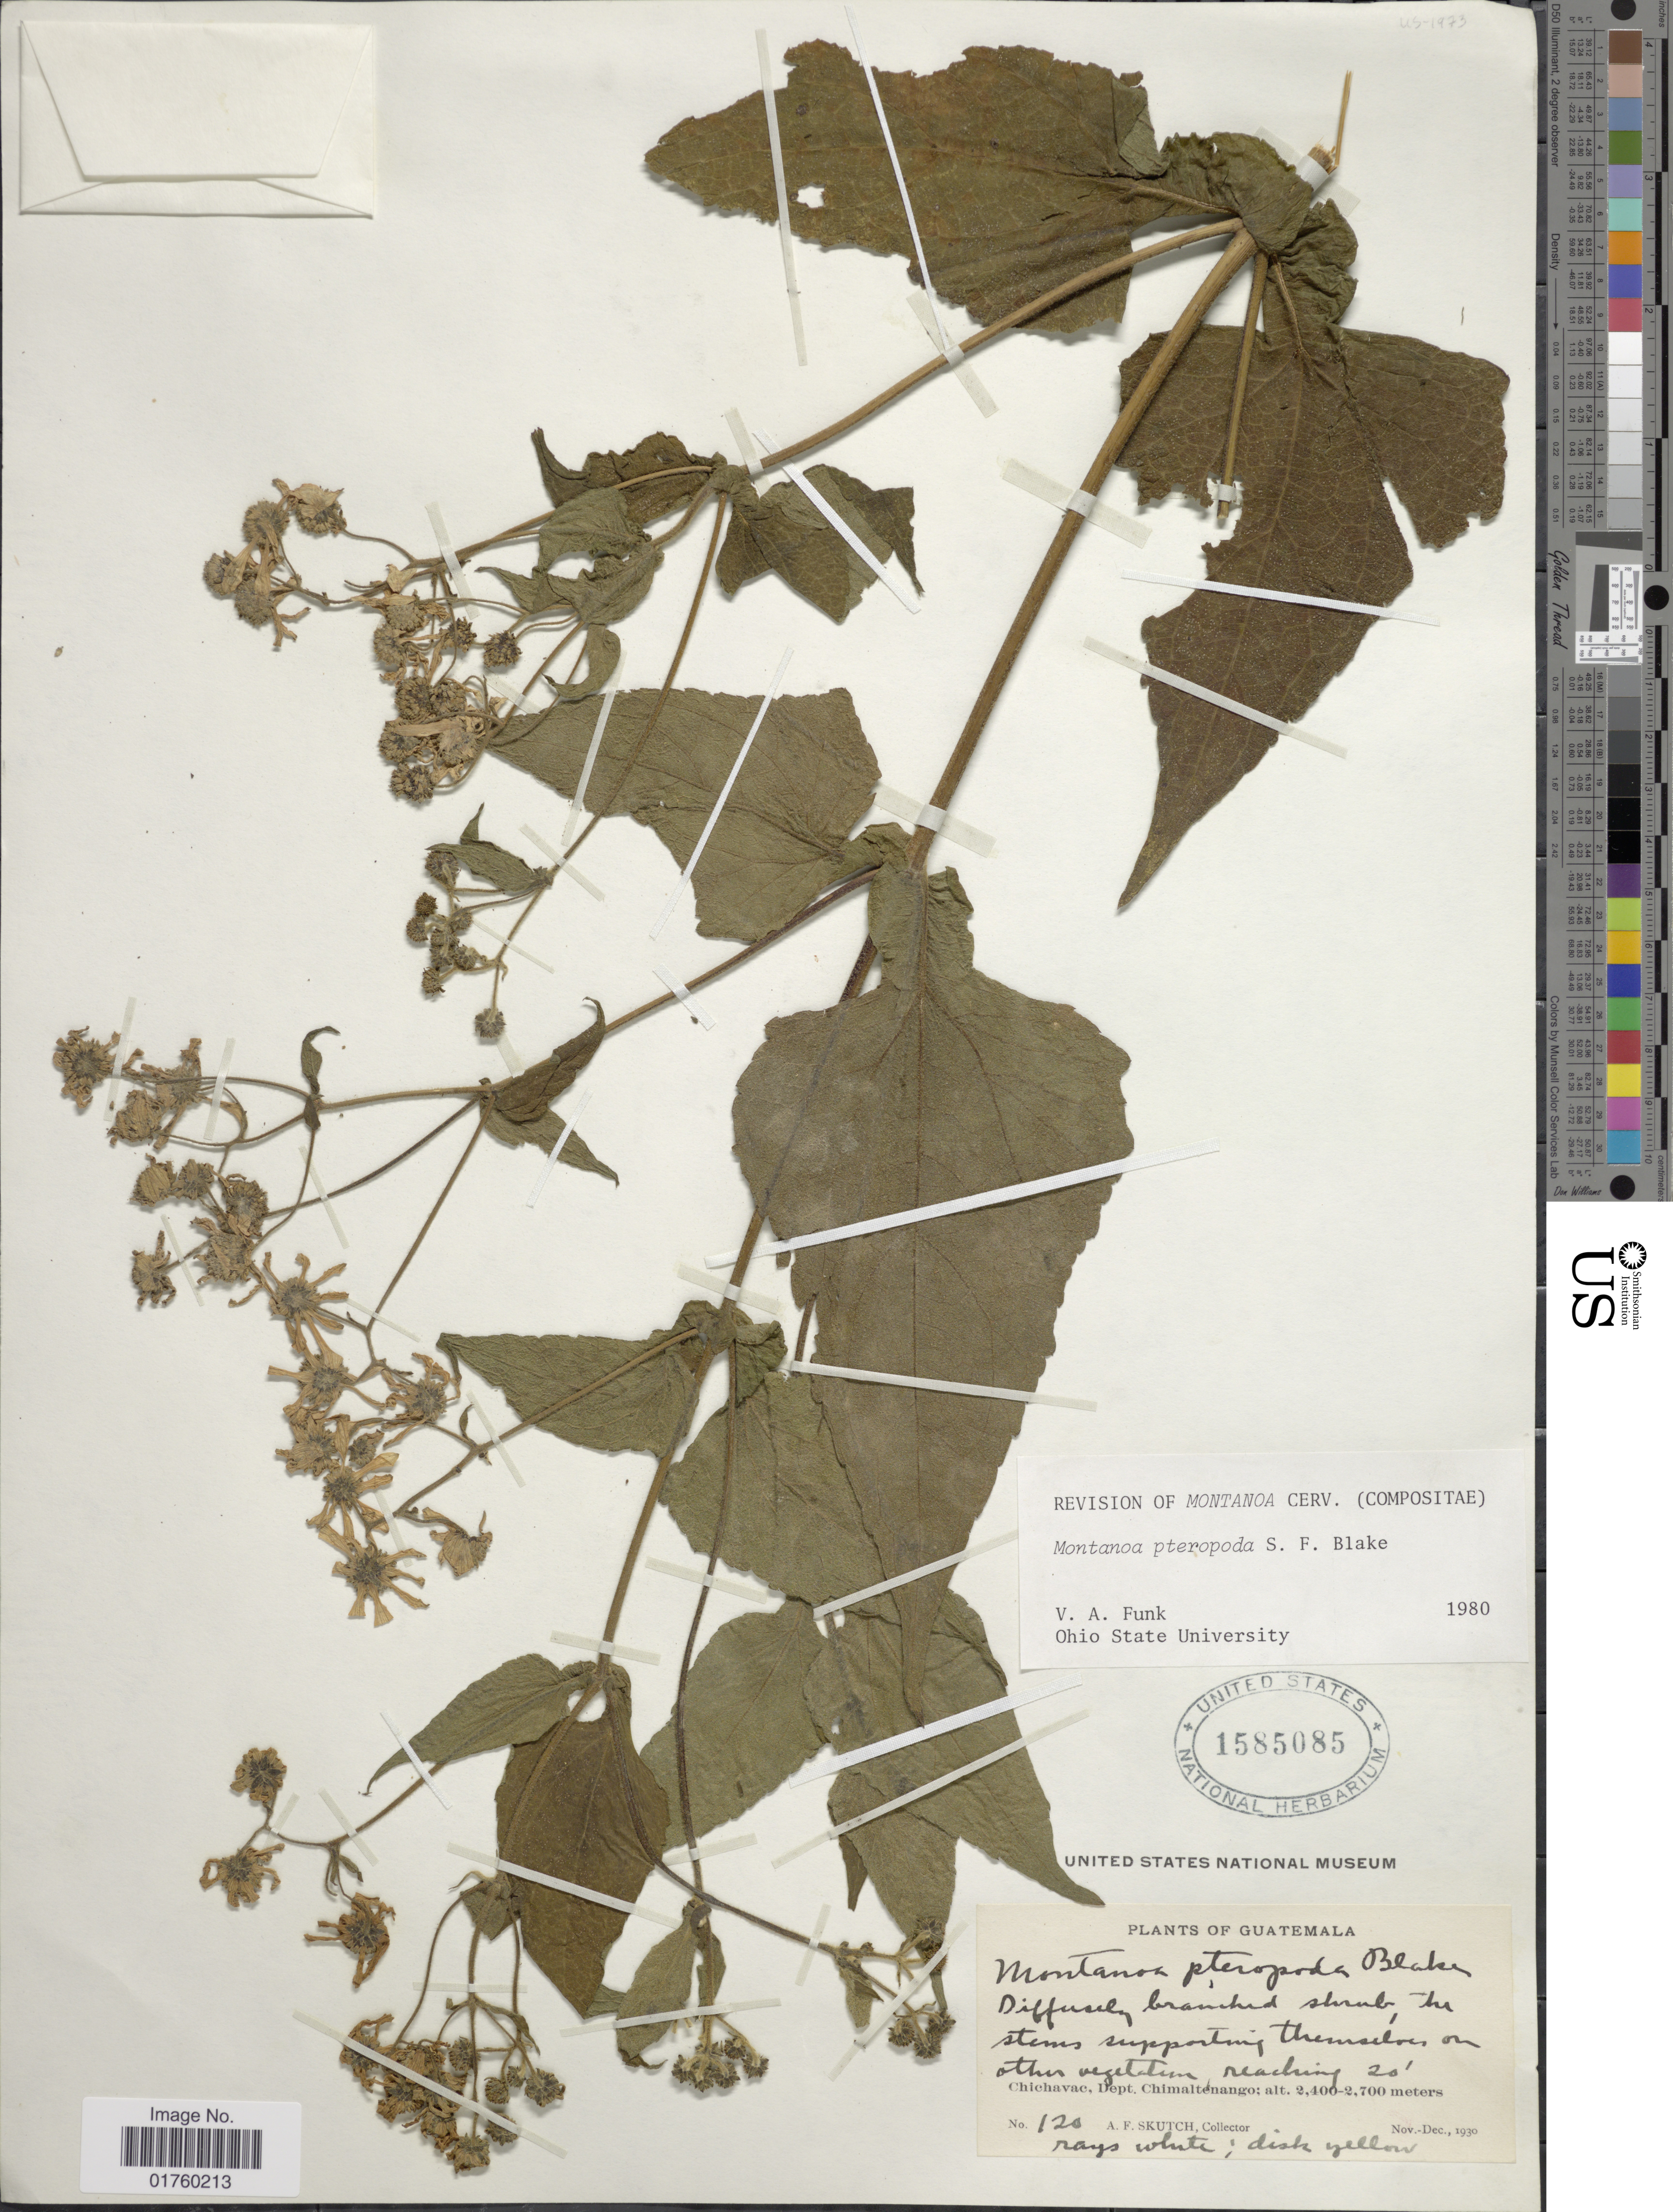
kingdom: Plantae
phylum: Tracheophyta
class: Magnoliopsida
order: Asterales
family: Asteraceae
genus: Montanoa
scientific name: Montanoa pteropoda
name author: S.F. Blake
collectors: A. F. Skutch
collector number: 120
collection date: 1930-11/1930-12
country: Guatemala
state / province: Chimaltenango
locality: Chichavac.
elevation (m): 2400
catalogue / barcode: US 1585085